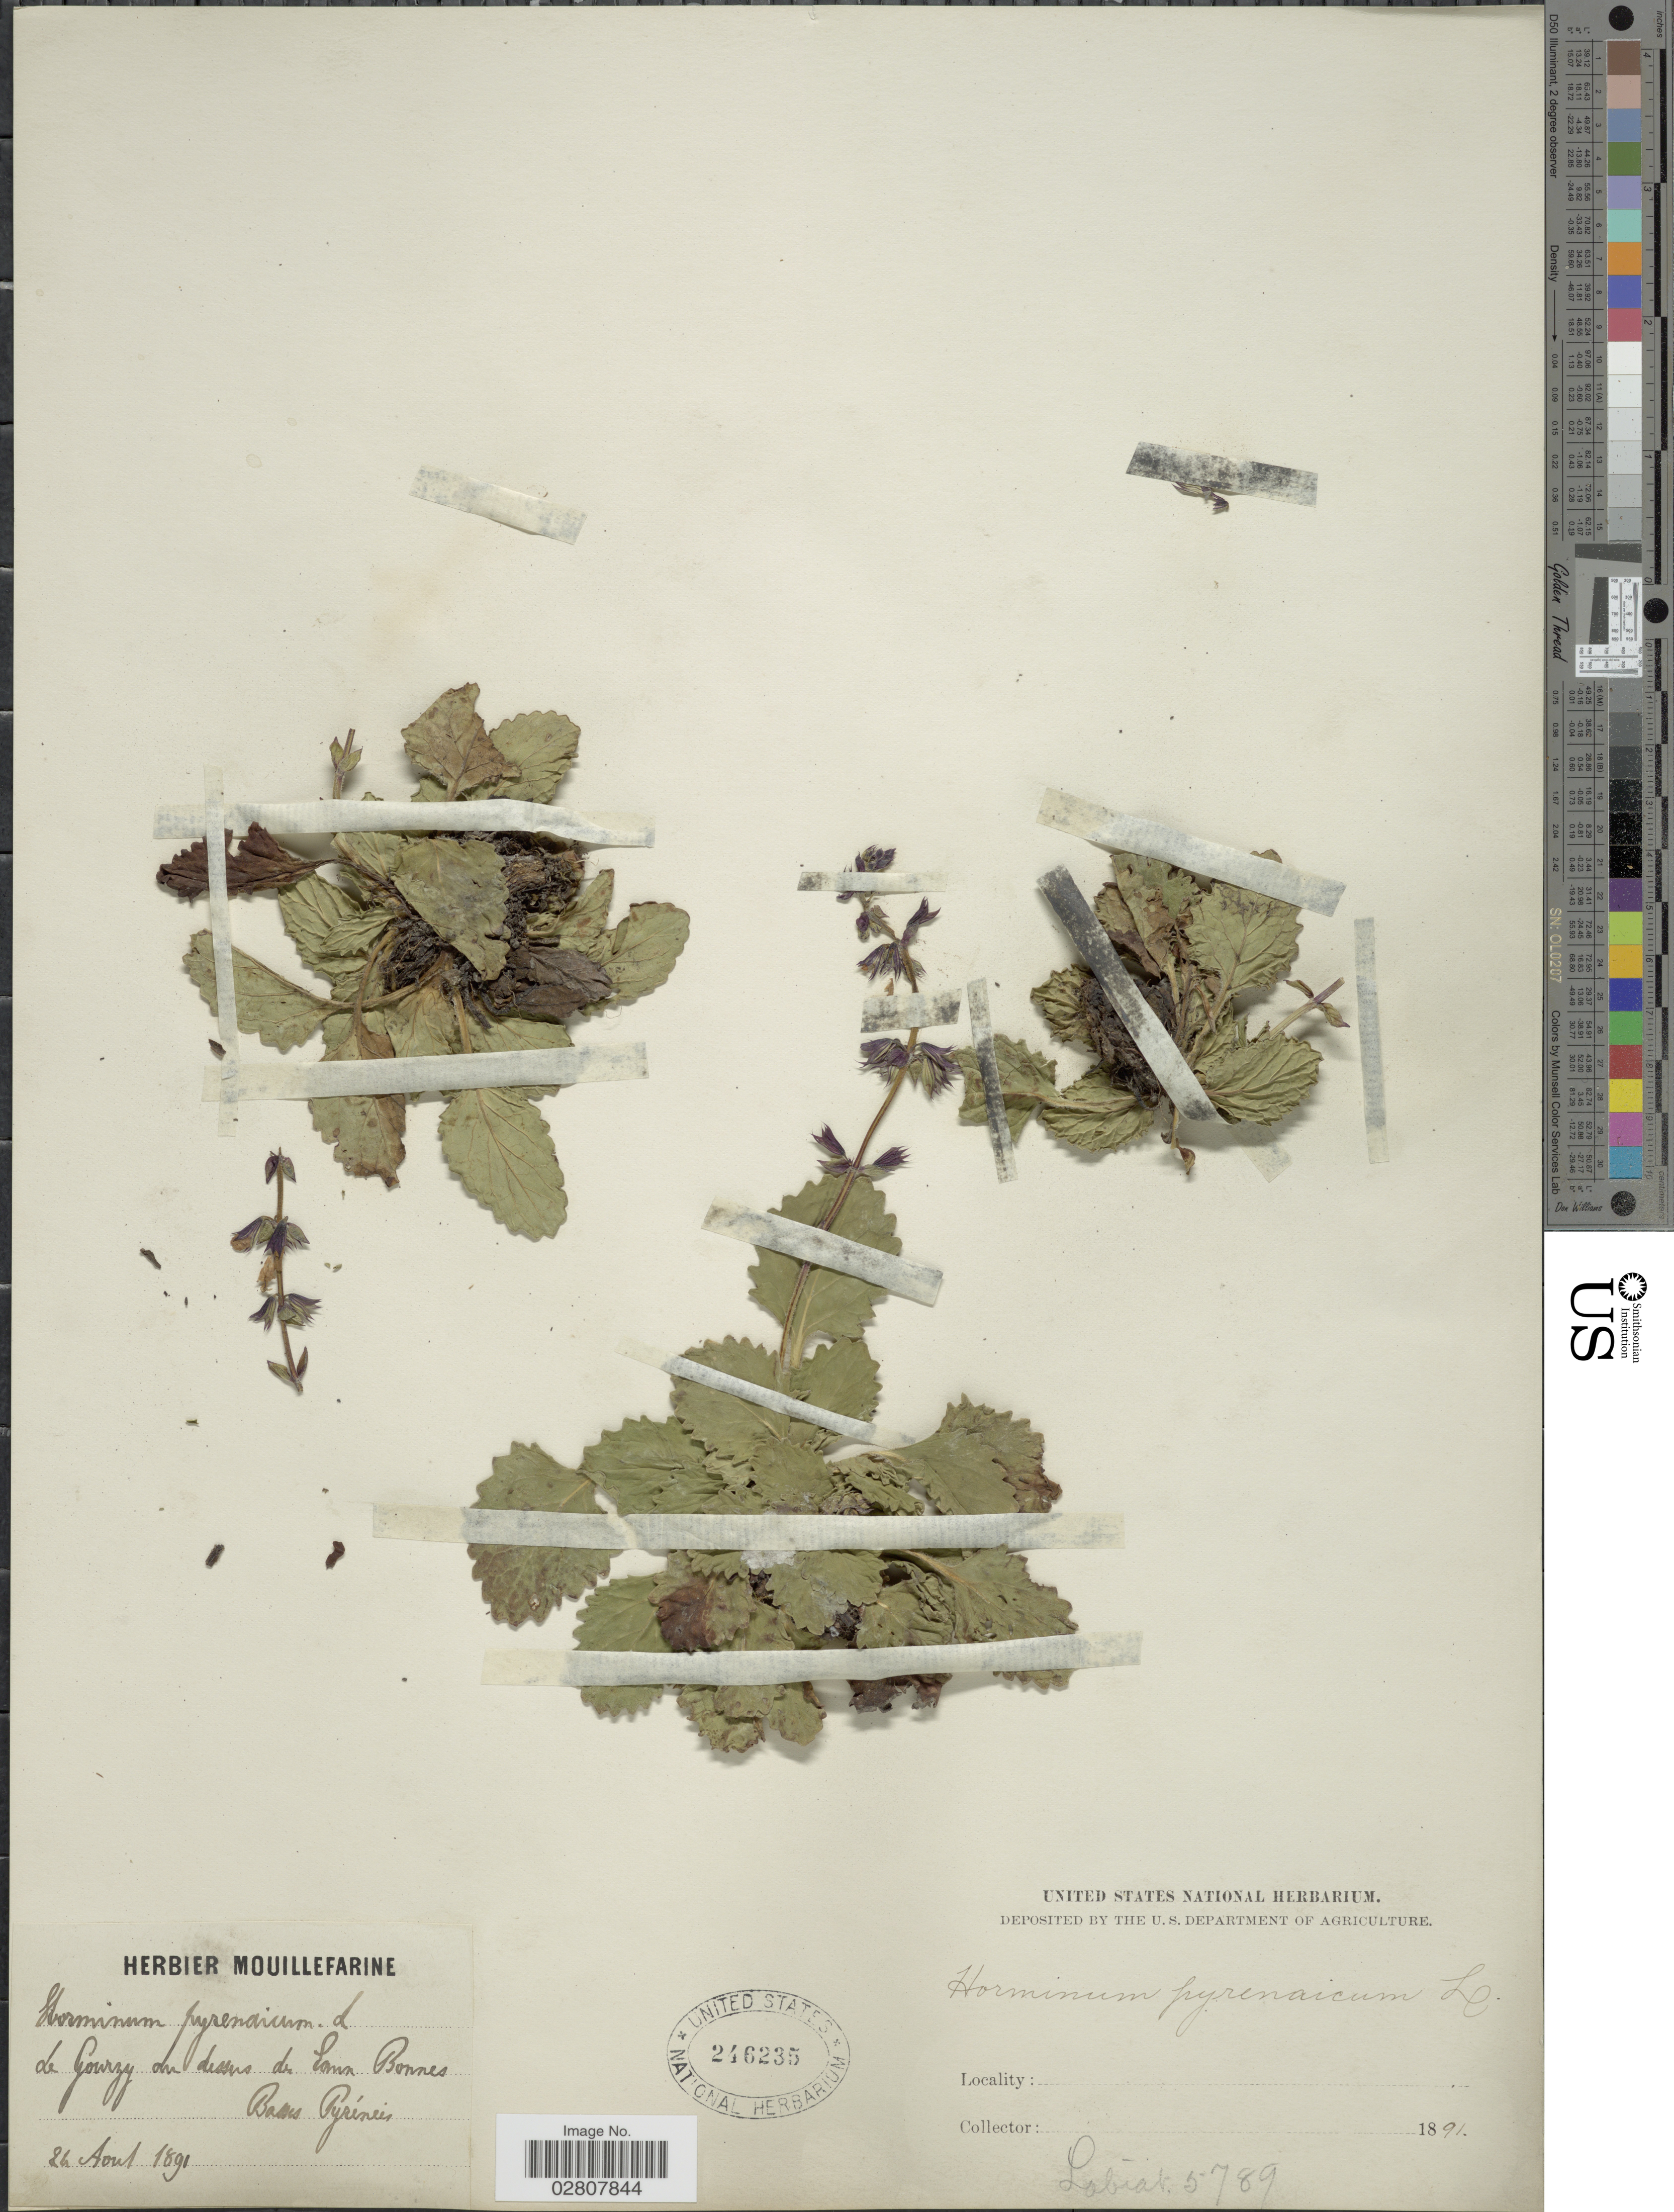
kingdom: Plantae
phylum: Tracheophyta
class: Magnoliopsida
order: Lamiales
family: Lamiaceae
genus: Horminum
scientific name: Horminum pyrenaicum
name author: L.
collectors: ex herb. Mouillefarine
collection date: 1891-08-24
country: France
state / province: Nouvelle-Aquitaine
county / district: Pyrénées-Atlantiques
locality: De Gourzy au dessus de Eaux Bonnes. Basses Pyrénées.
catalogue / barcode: US 246235